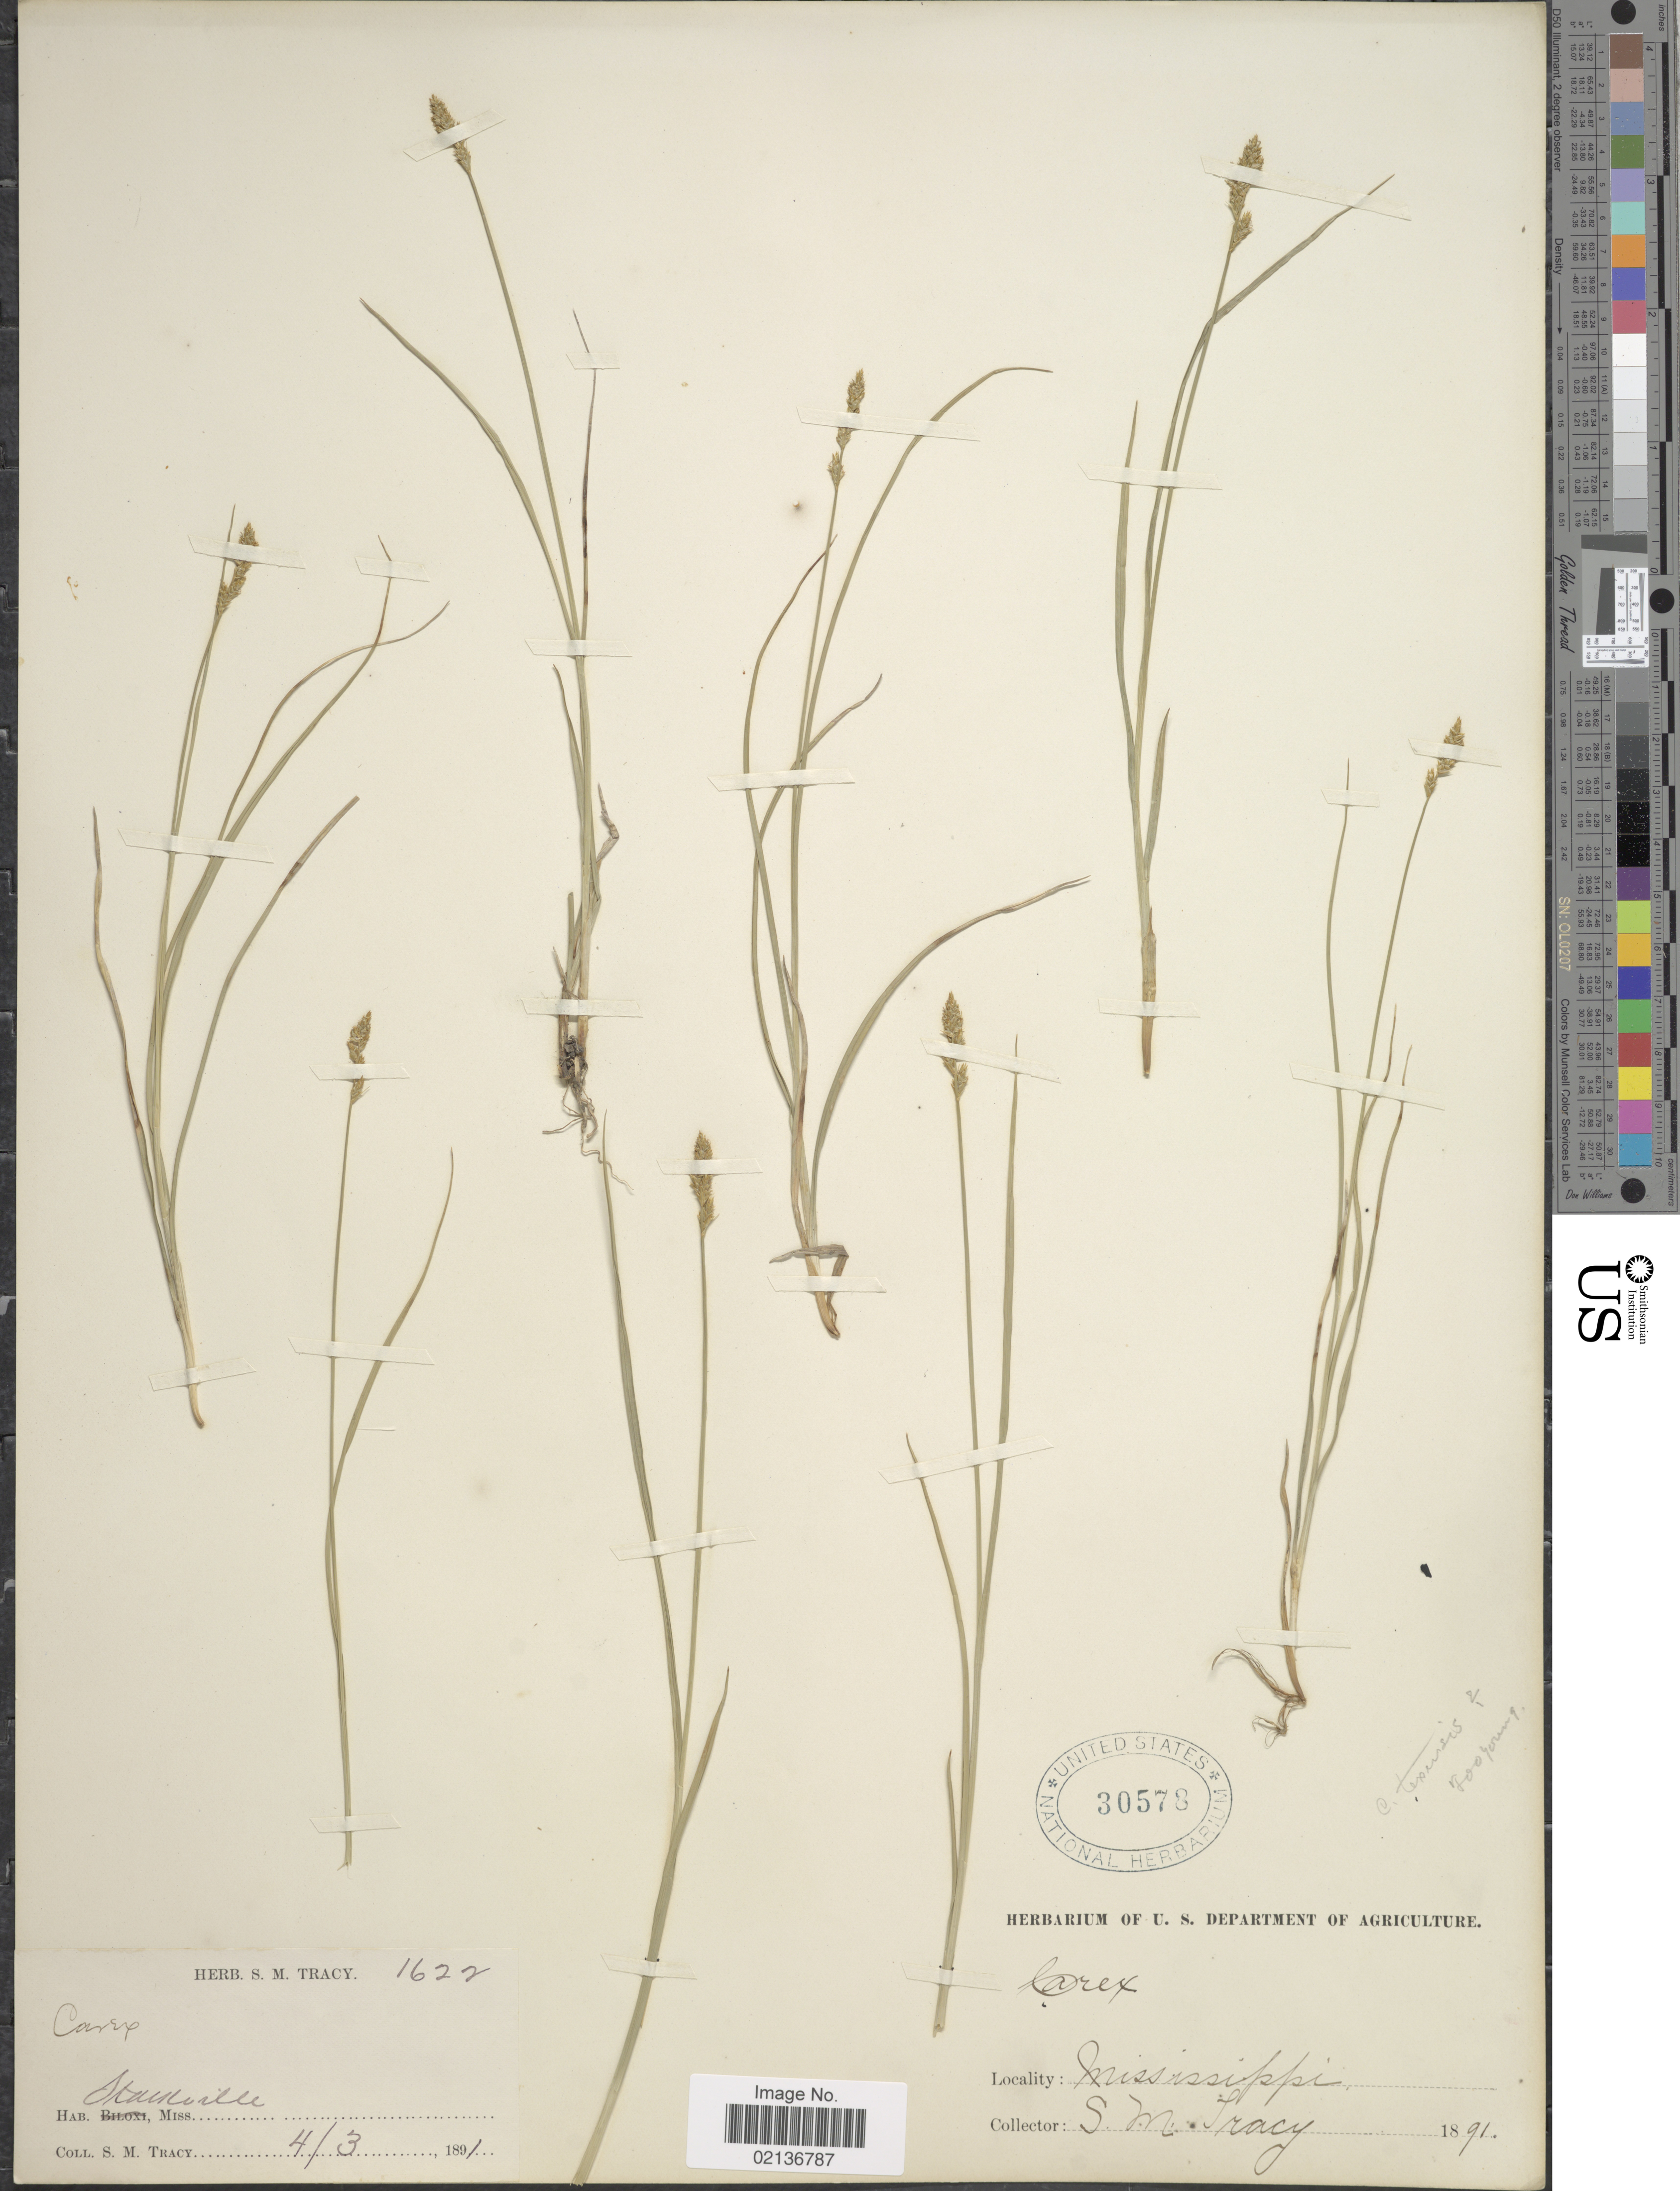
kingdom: Plantae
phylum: Tracheophyta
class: Liliopsida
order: Poales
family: Cyperaceae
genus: Carex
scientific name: Carex texensis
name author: (Torr. ex L.H. Bailey) L.H. Bailey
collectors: S. M. Tracy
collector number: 1622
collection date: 1891-04-03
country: United States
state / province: Mississippi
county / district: Oktibbeha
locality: Starkville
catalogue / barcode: US 30578